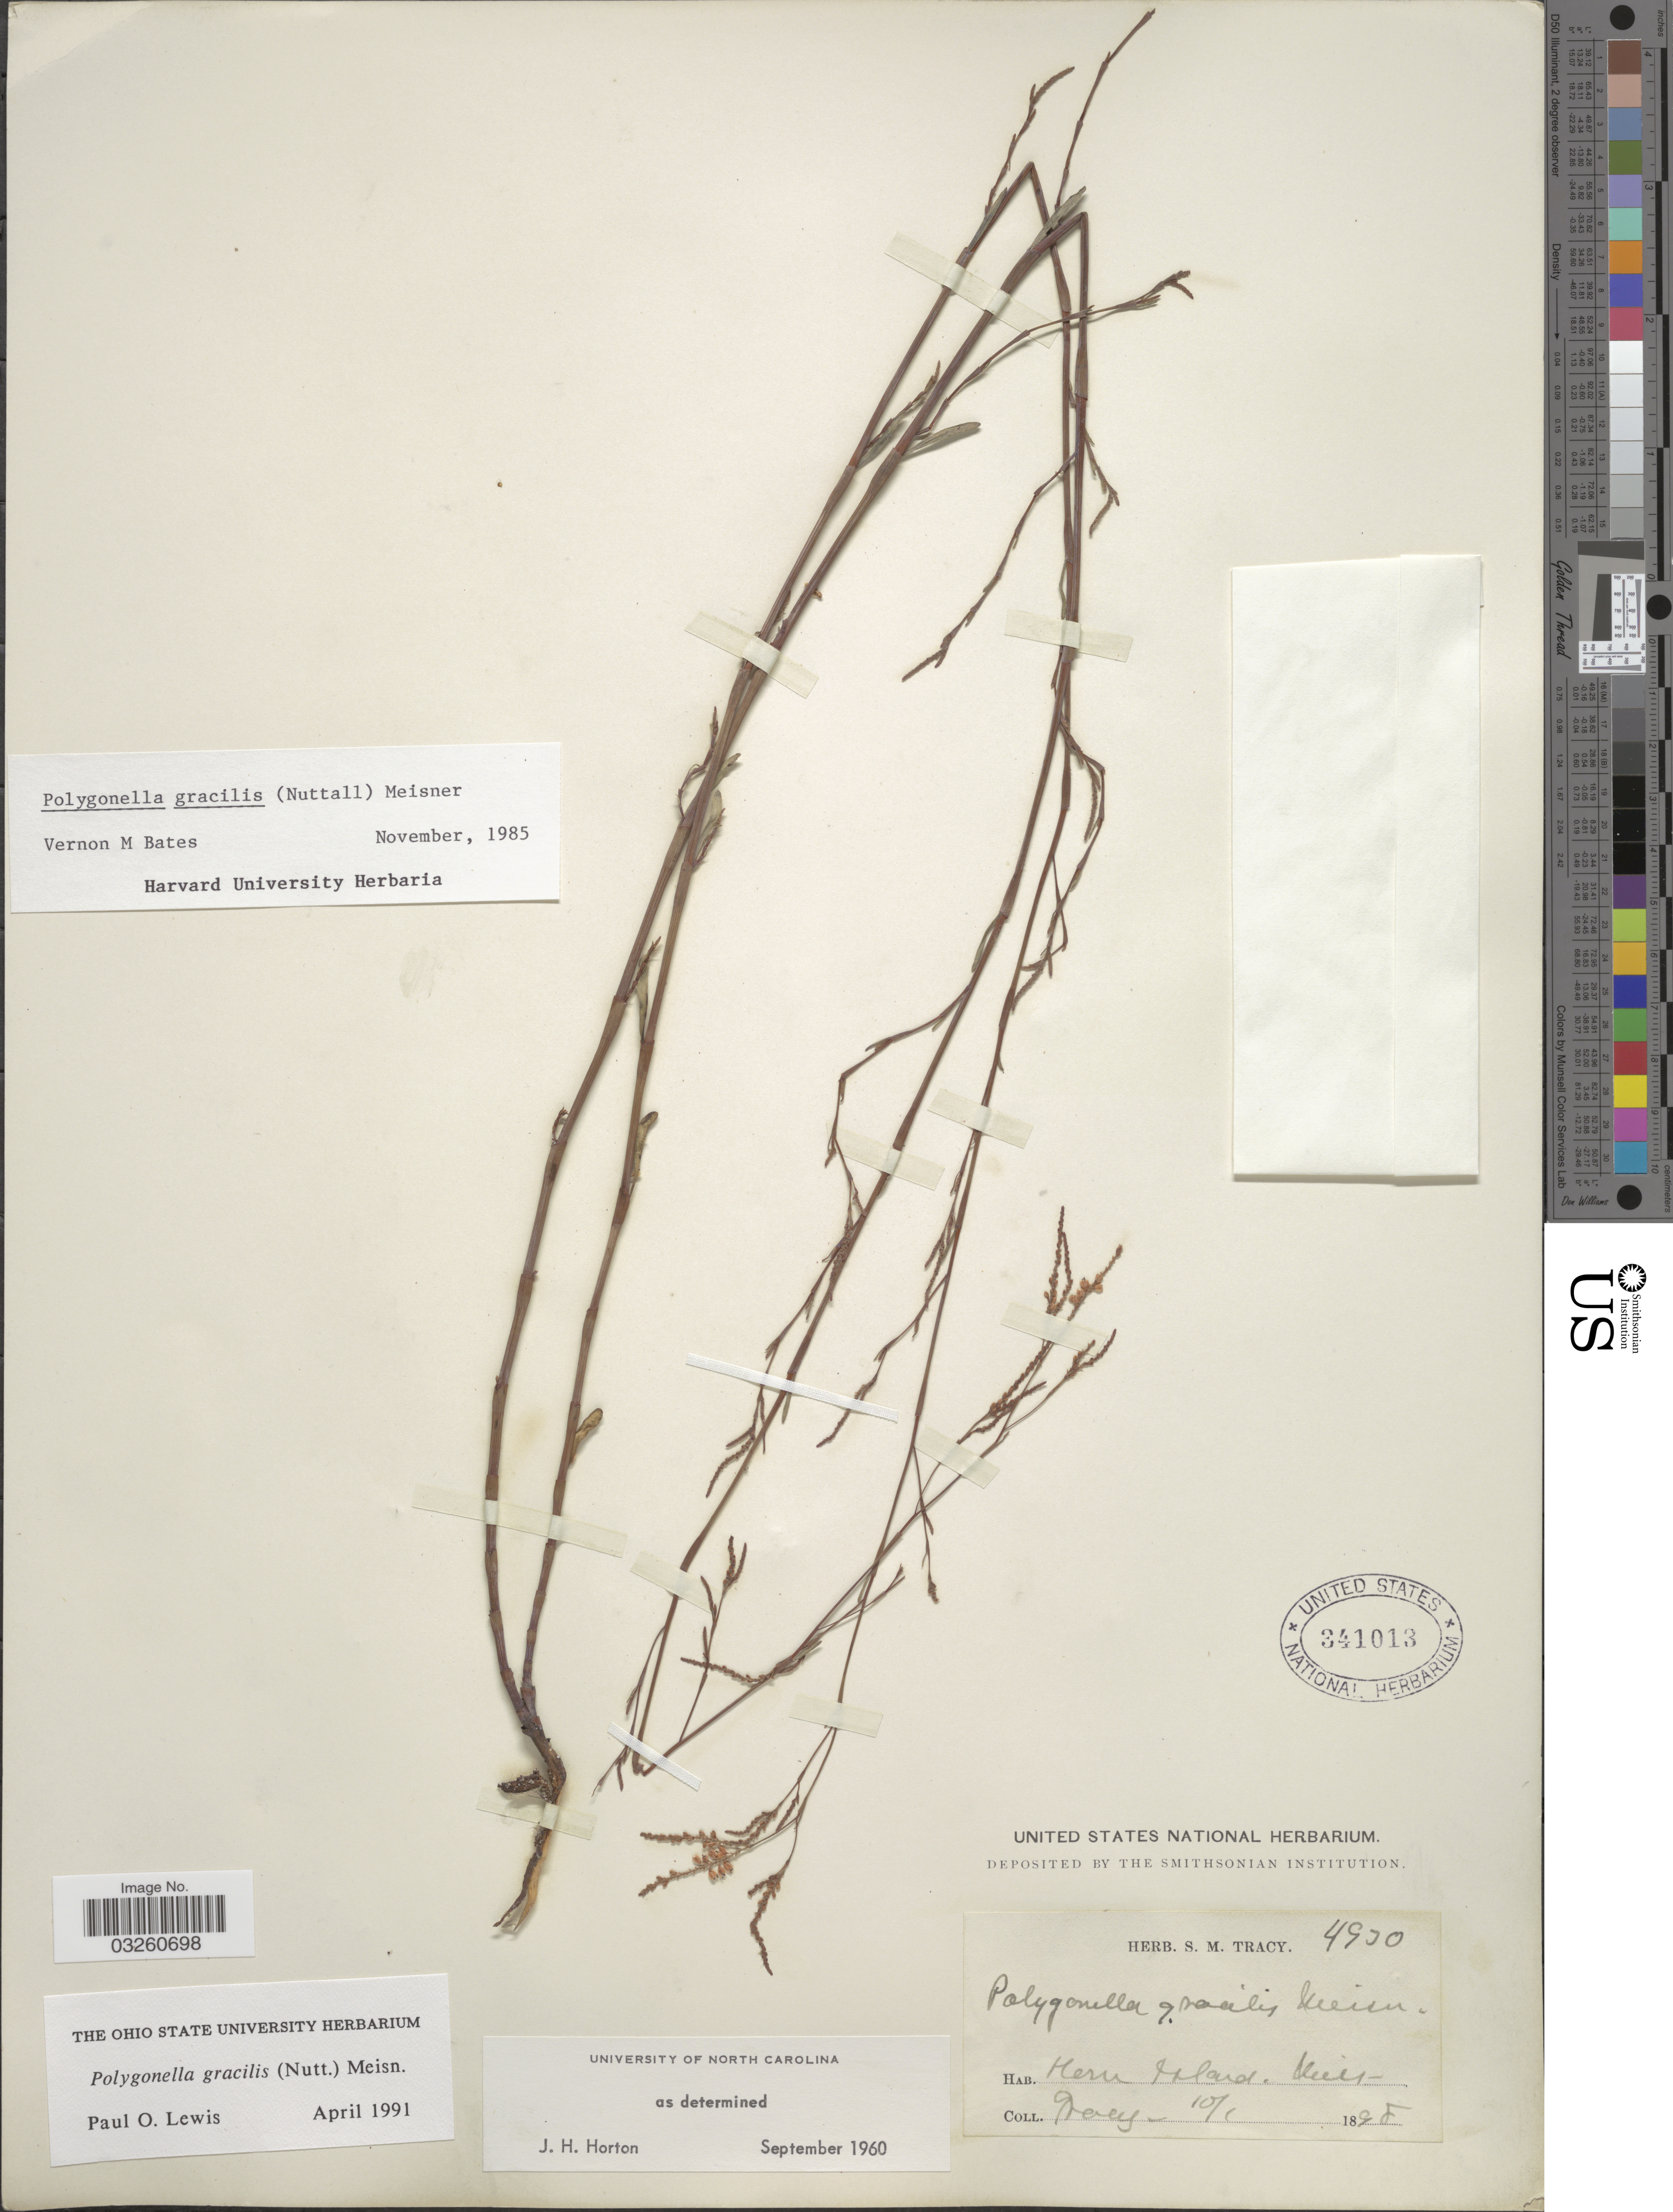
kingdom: Plantae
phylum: Tracheophyta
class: Magnoliopsida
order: Caryophyllales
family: Polygonaceae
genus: Polygonella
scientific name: Polygonella gracilis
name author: (Nutt.) Meisn.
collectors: -. Tracy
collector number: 4950*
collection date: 1898-10-01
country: United States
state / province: Mississippi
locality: Horn Island.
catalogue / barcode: US 341013